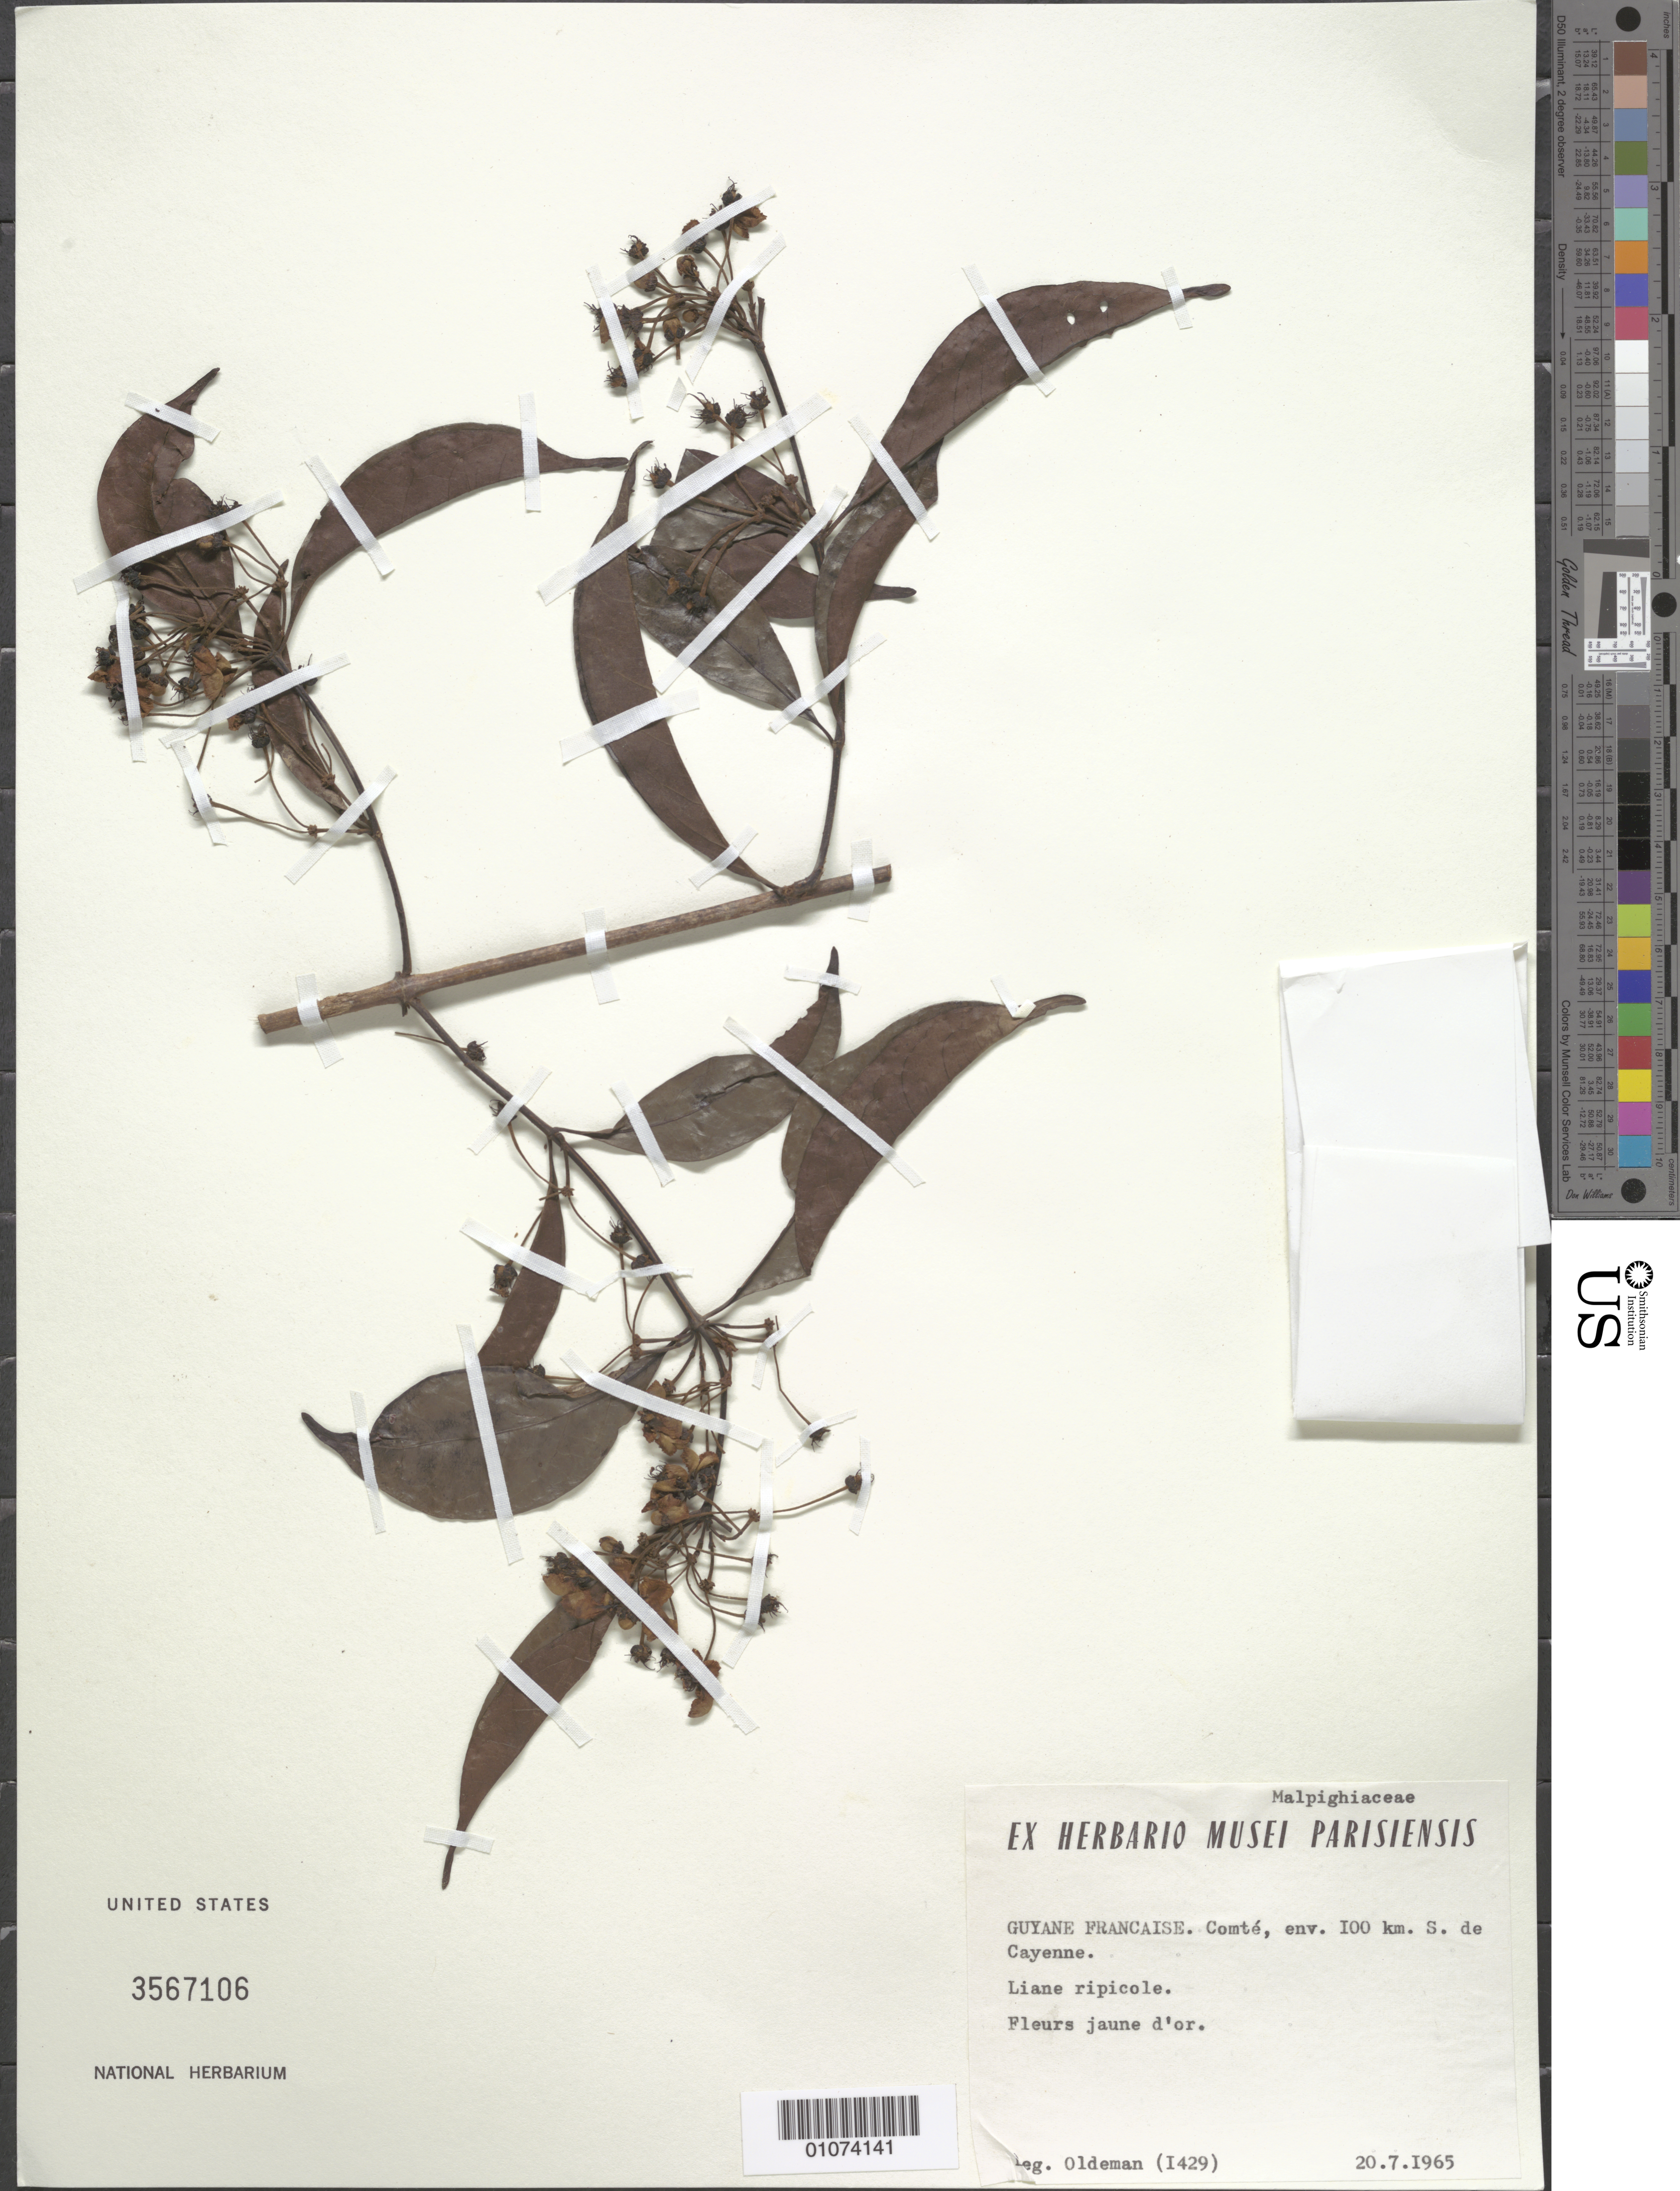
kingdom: Plantae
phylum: Tracheophyta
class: Magnoliopsida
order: Malpighiales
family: Malpighiaceae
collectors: R. Oldeman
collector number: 1429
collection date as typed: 20-Jul-65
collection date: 1965-07-20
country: French Guiana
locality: Comté, env. 100 km S de Cayenne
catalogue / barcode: US 3567106